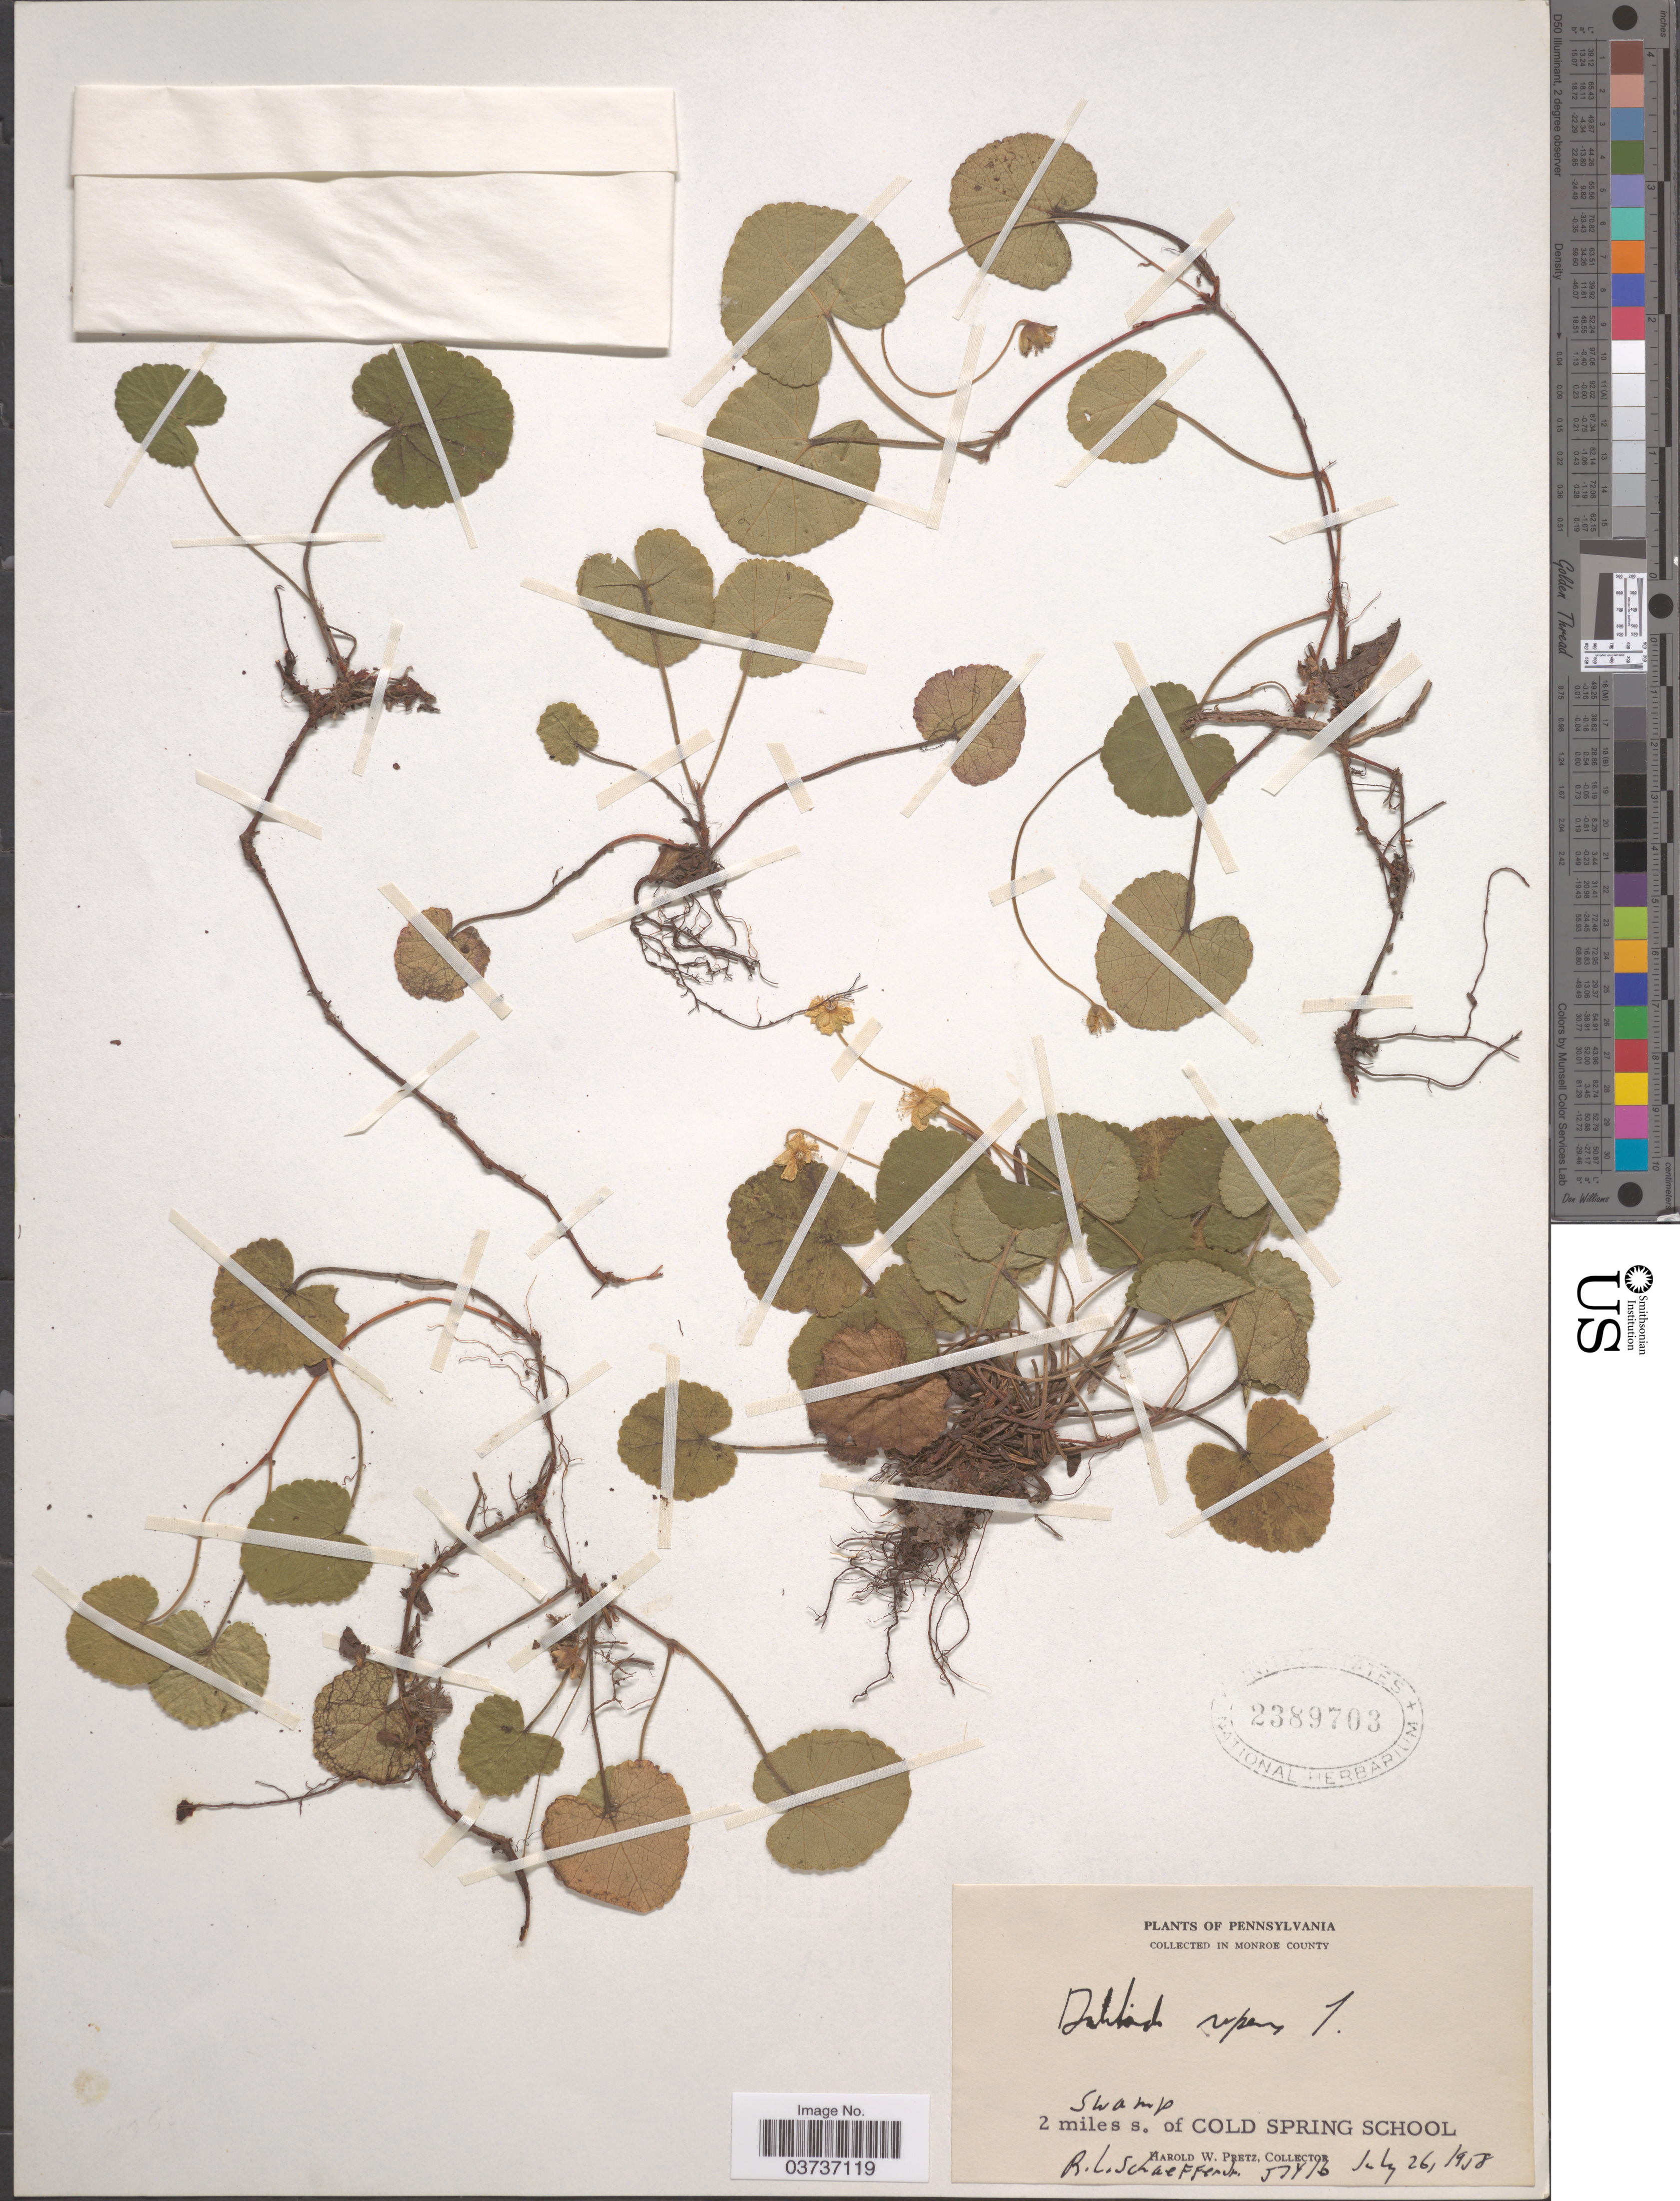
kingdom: Plantae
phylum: Tracheophyta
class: Magnoliopsida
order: Rosales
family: Rosaceae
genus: Dalibarda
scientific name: Dalibarda repens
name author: L.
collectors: H. W. Pretz & R. L. Schaeffer Jr.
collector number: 57416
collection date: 1958-07-26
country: United States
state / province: Pennsylvania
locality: Monroe County. Swamp 2 miles s. of Cold Spring School.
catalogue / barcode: US 2389703